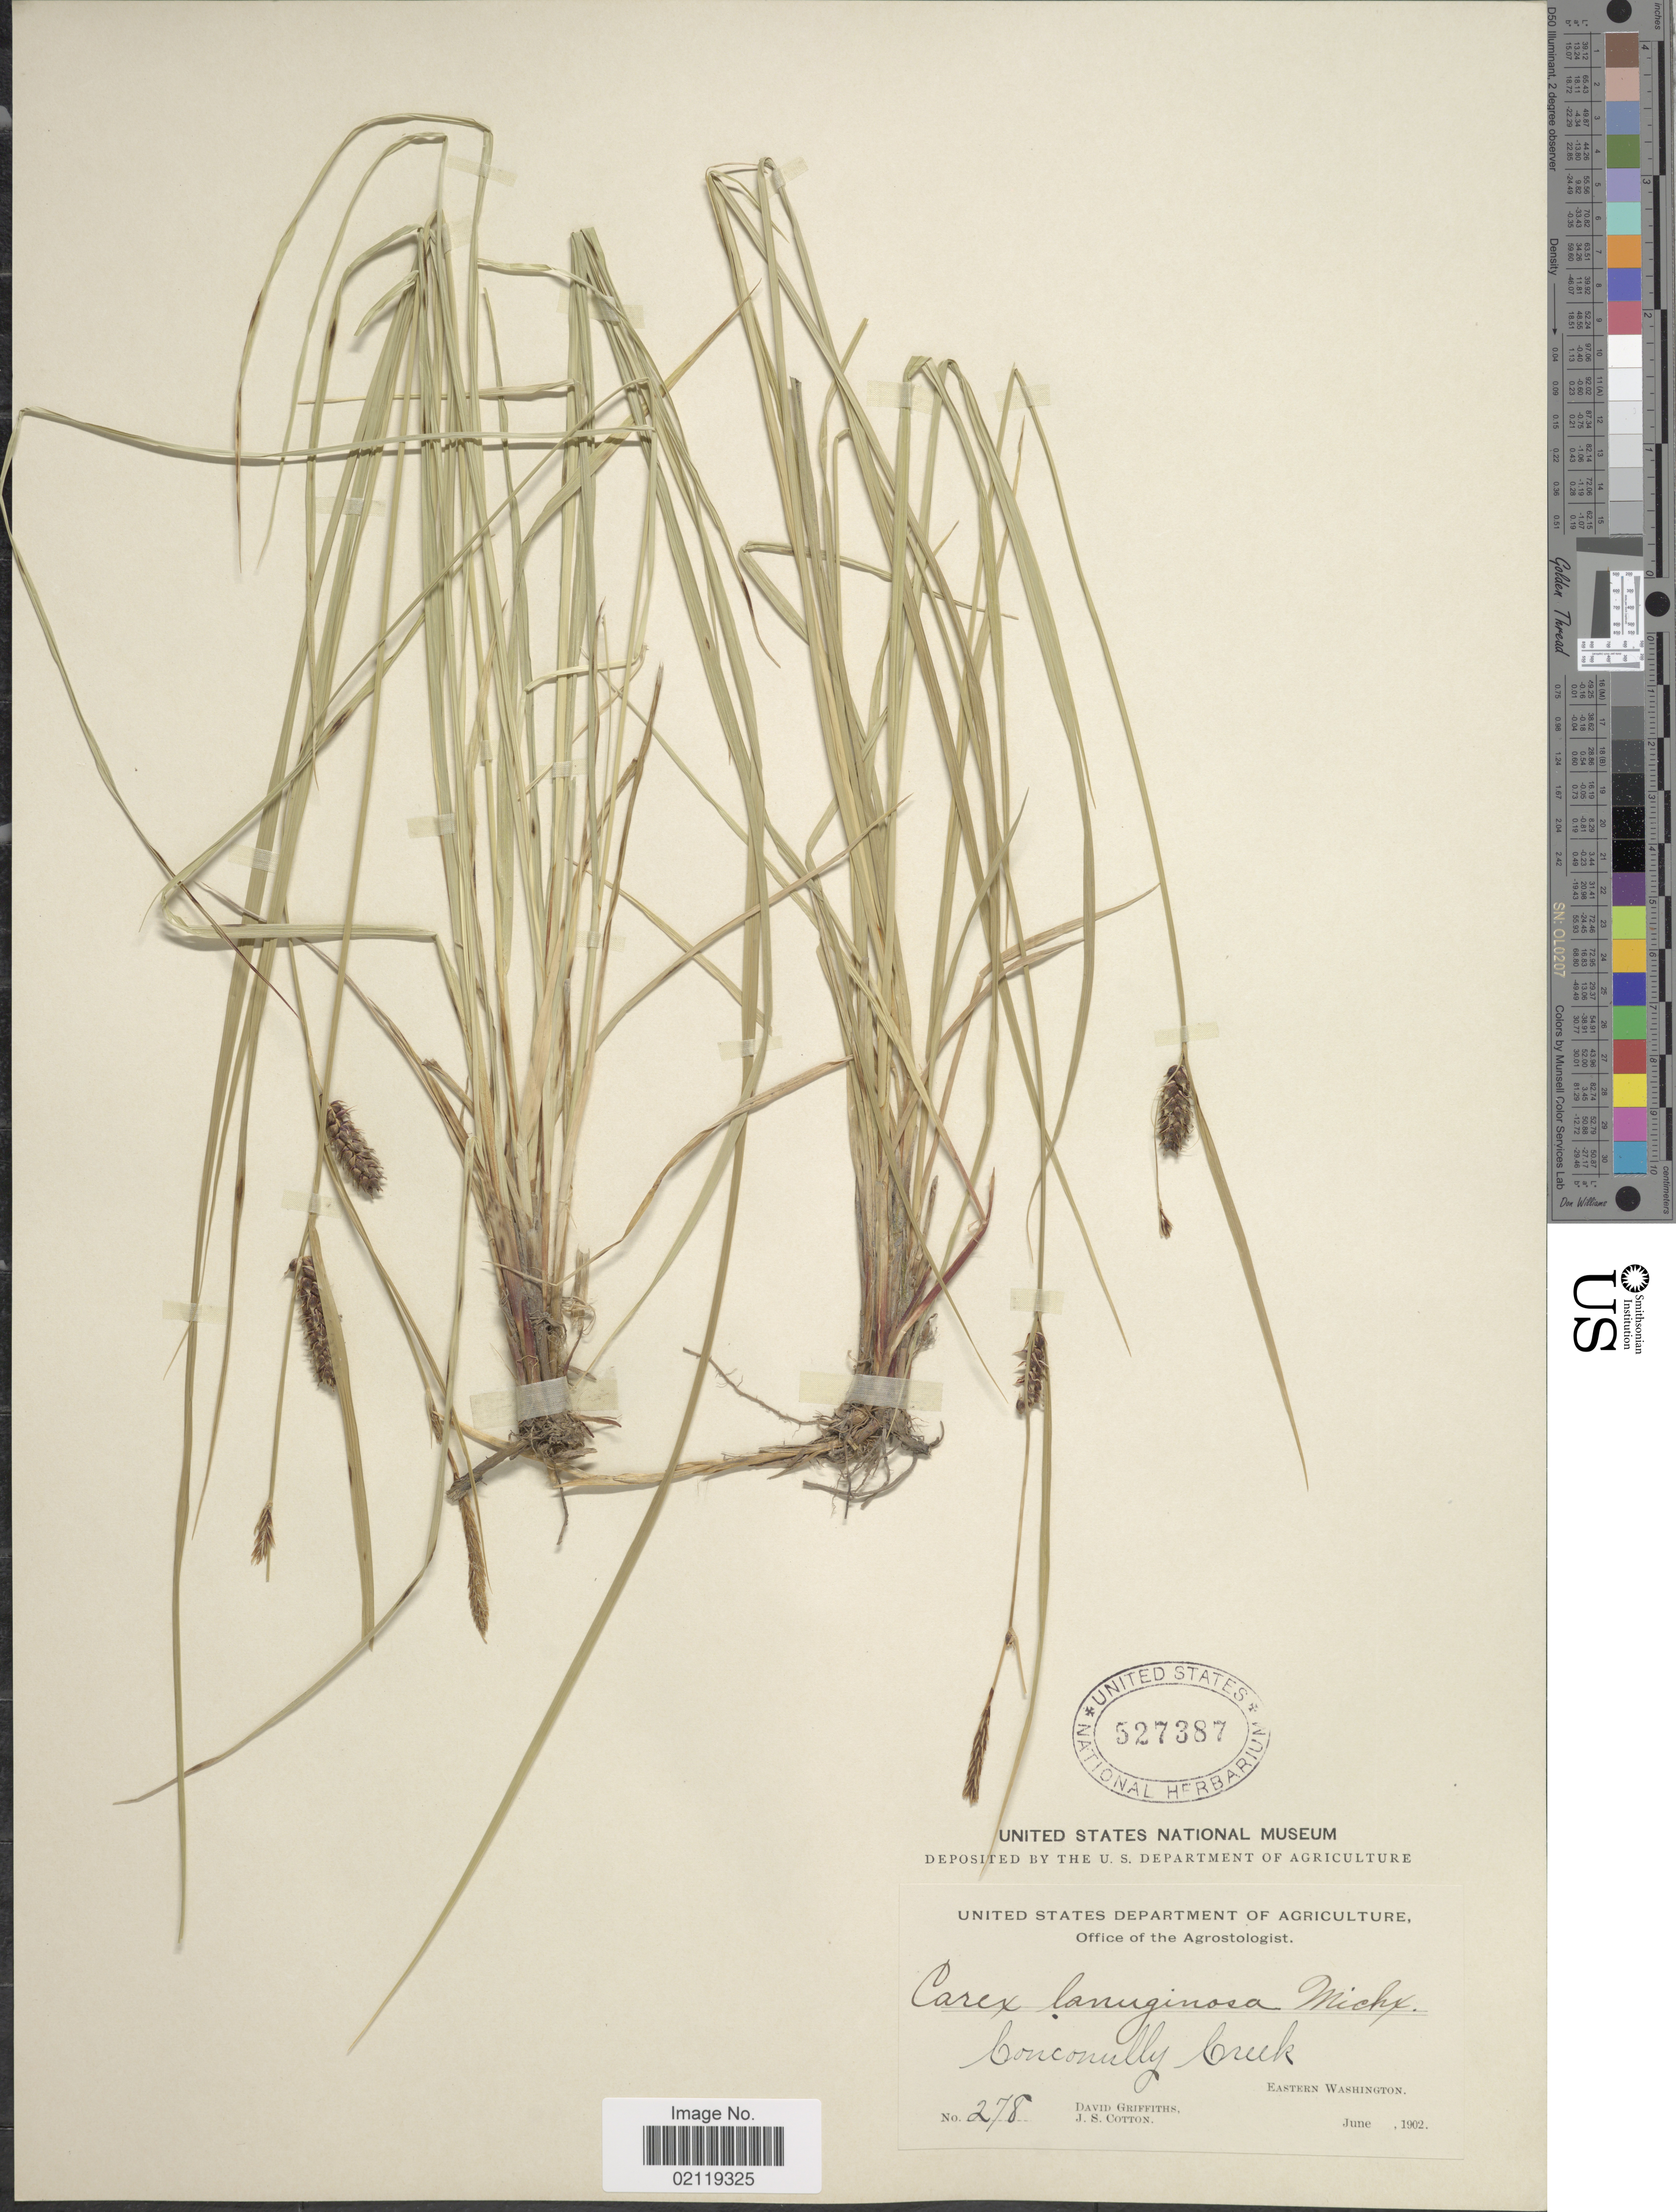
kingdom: Plantae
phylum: Tracheophyta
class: Liliopsida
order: Poales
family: Cyperaceae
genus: Carex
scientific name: Carex pellita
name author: Muhl. ex Willd.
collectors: D. Griffiths & J. S. Cotton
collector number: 278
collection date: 1902-06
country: United States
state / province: Washington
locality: Conconully Creek. Eastern Washington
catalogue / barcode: US 527387